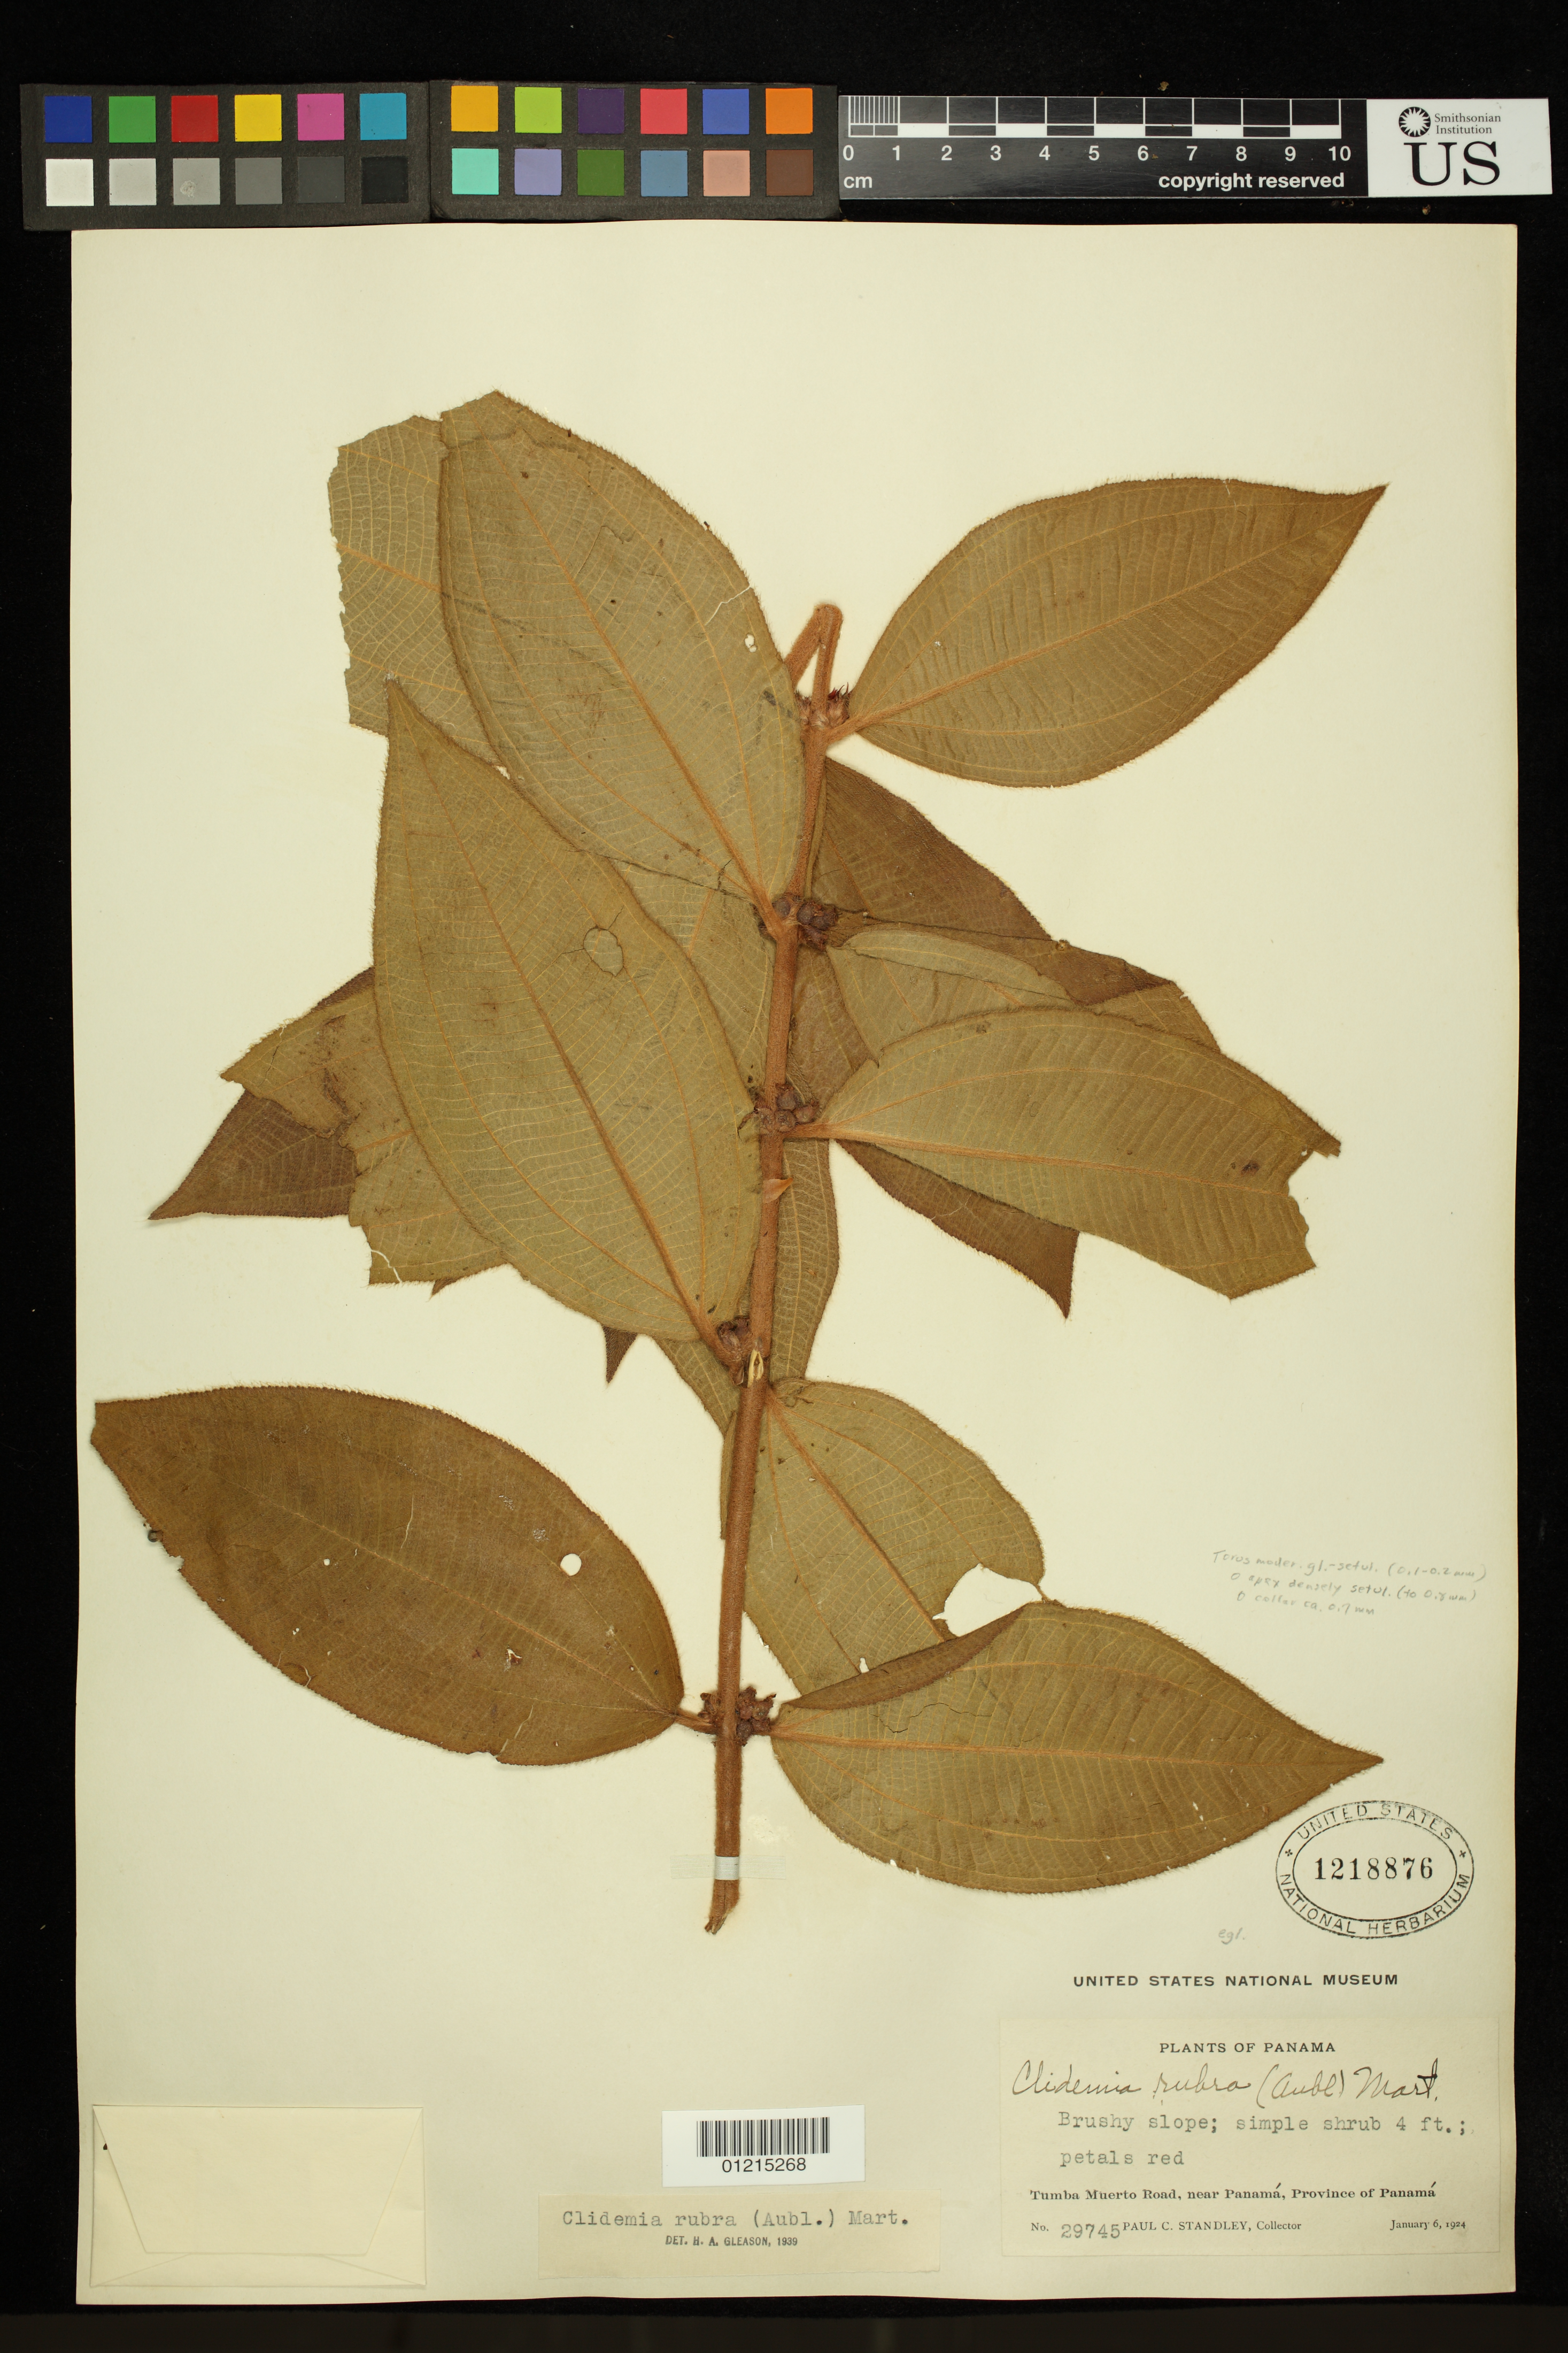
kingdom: Plantae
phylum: Tracheophyta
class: Magnoliopsida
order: Myrtales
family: Melastomataceae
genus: Clidemia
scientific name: Clidemia rubra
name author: (Aubl.) Mart.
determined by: Gleason, H. A.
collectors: P. C. Standley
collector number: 29745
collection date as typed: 06 Jan 1924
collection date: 1924-01-06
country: Panama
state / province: Panamá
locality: Tumba Muerto Road, near Panamá.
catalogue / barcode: US 1218876